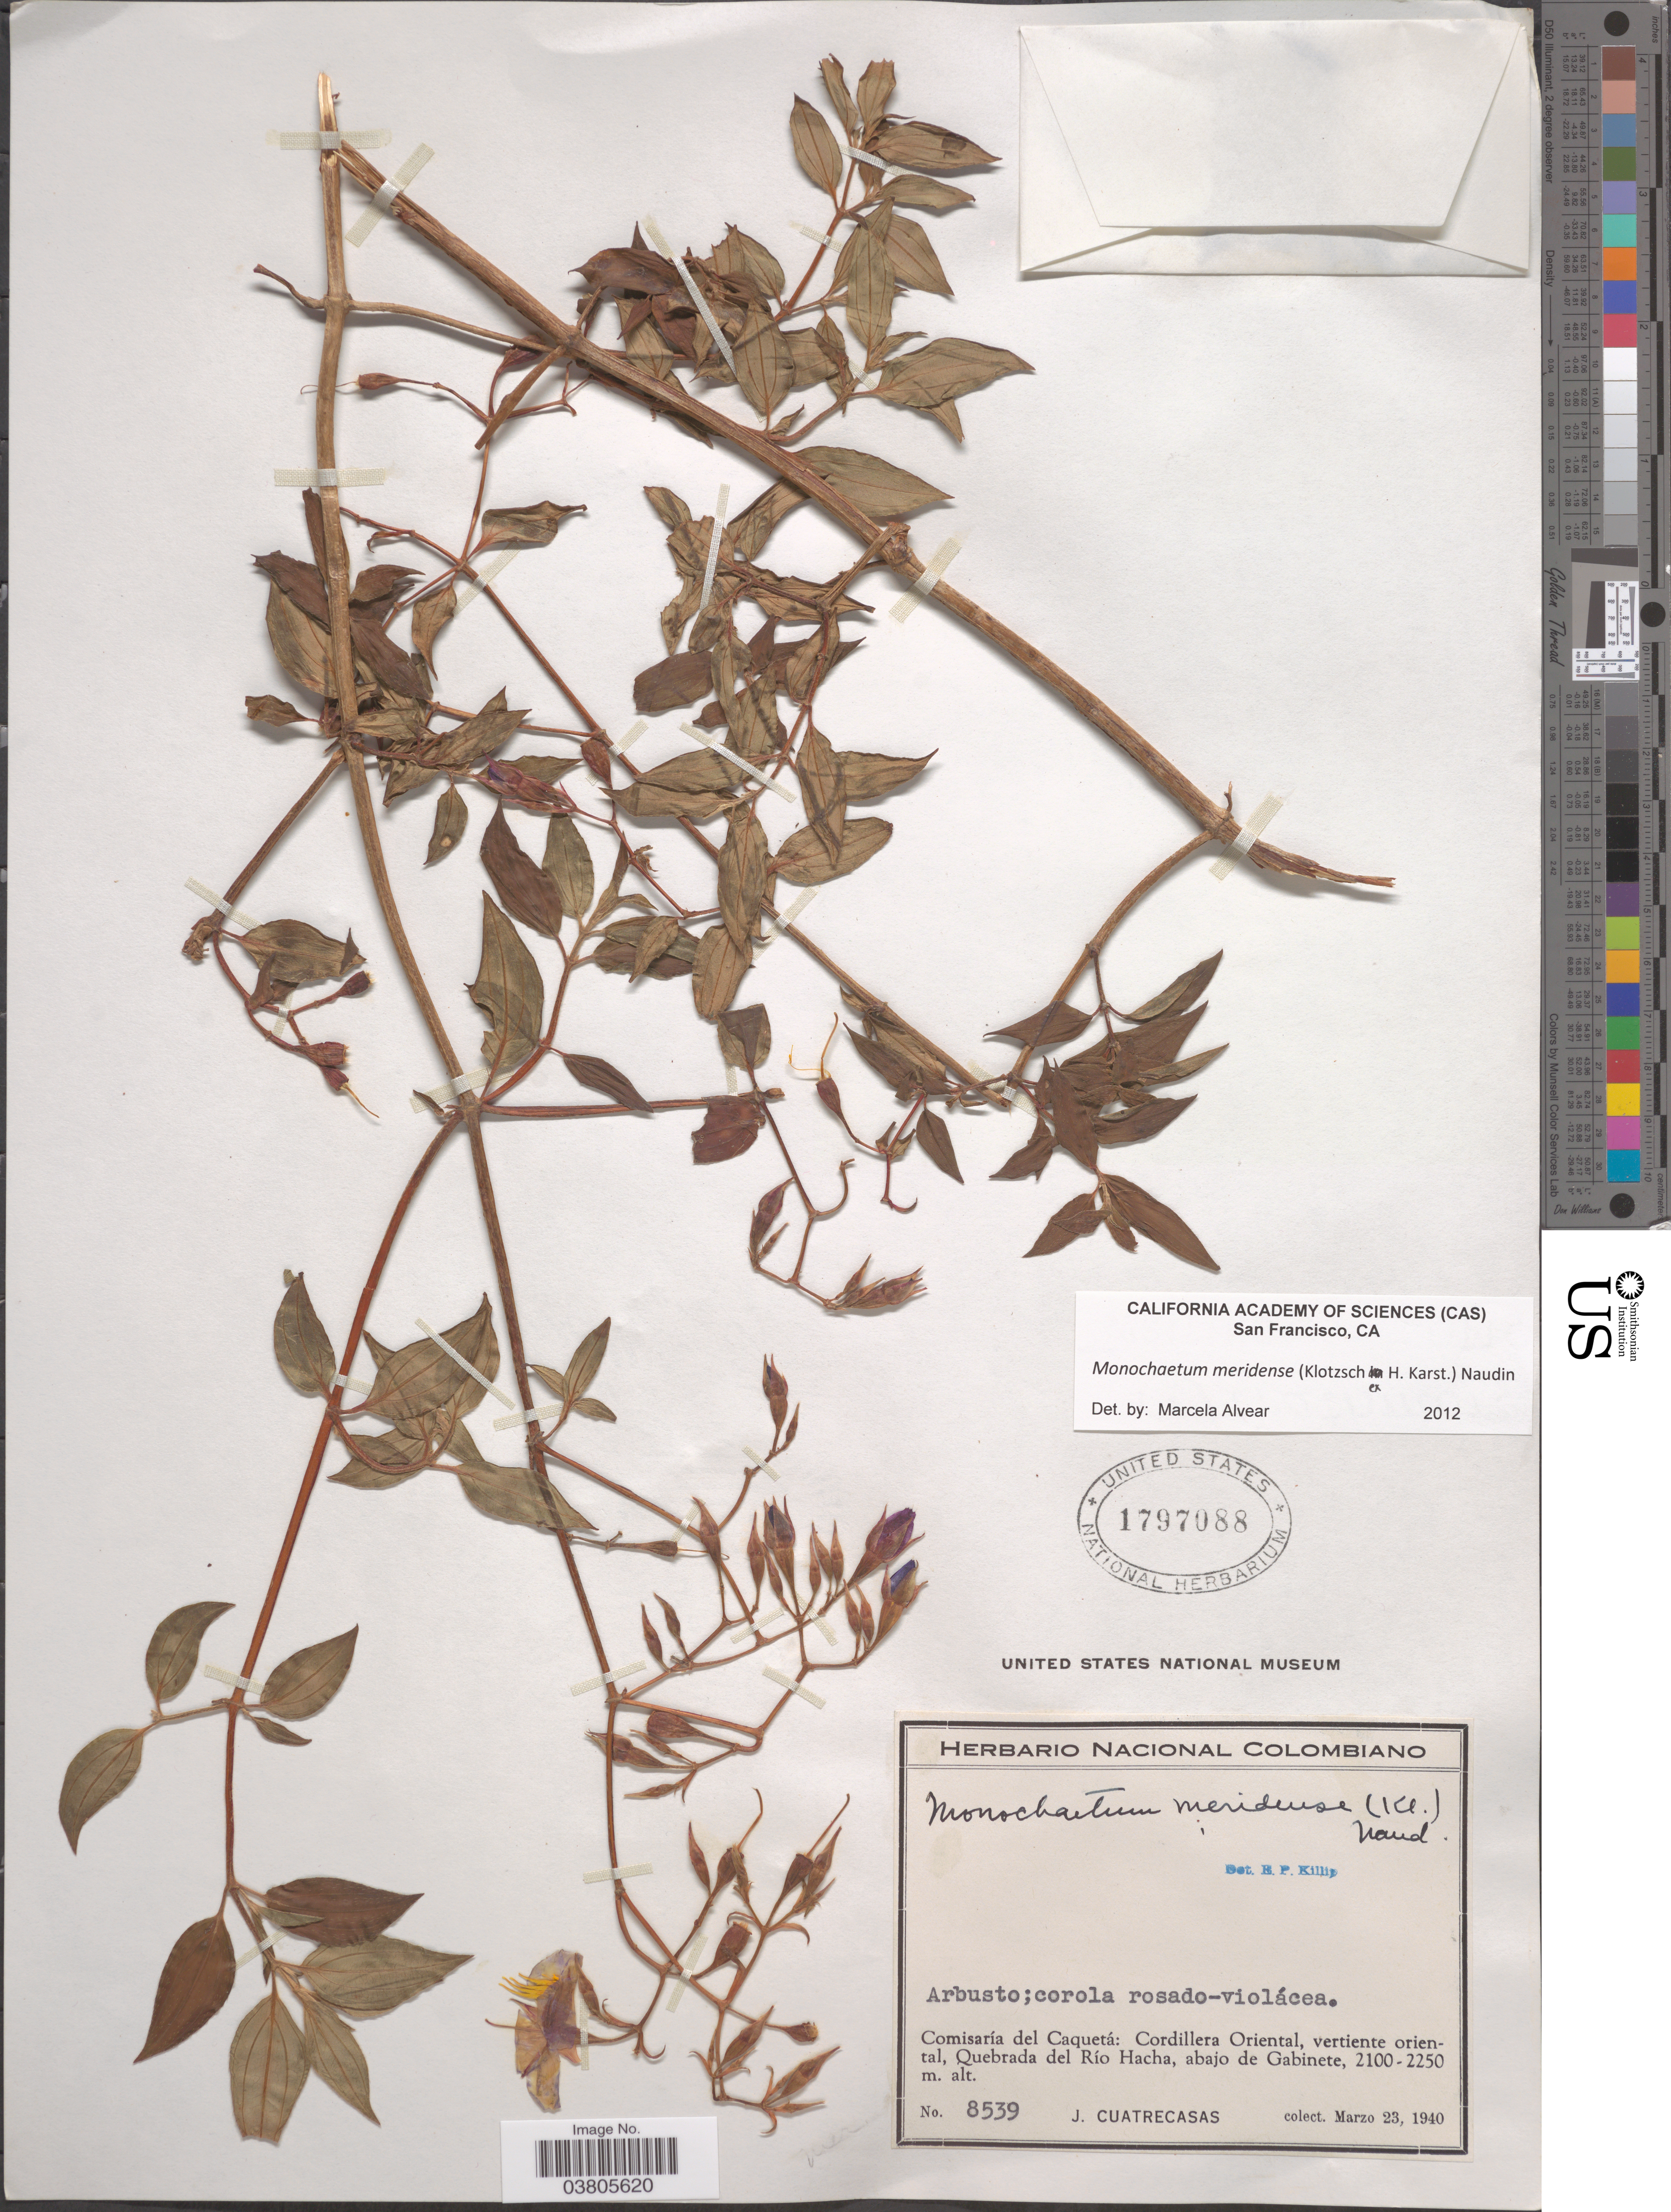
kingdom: Plantae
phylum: Tracheophyta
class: Magnoliopsida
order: Myrtales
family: Melastomataceae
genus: Monochaetum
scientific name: Monochaetum meridense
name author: (H. Karst.) Naudin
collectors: J. Cuatrecasas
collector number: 8539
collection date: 1940-03-23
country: Colombia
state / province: Caquetá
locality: Comisaría del Caquetá: Cordillera Oriental, vertiente oriental, Quebrada del Río Hacha, abajo de Gabinete.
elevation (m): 2100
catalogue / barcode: US 1797088